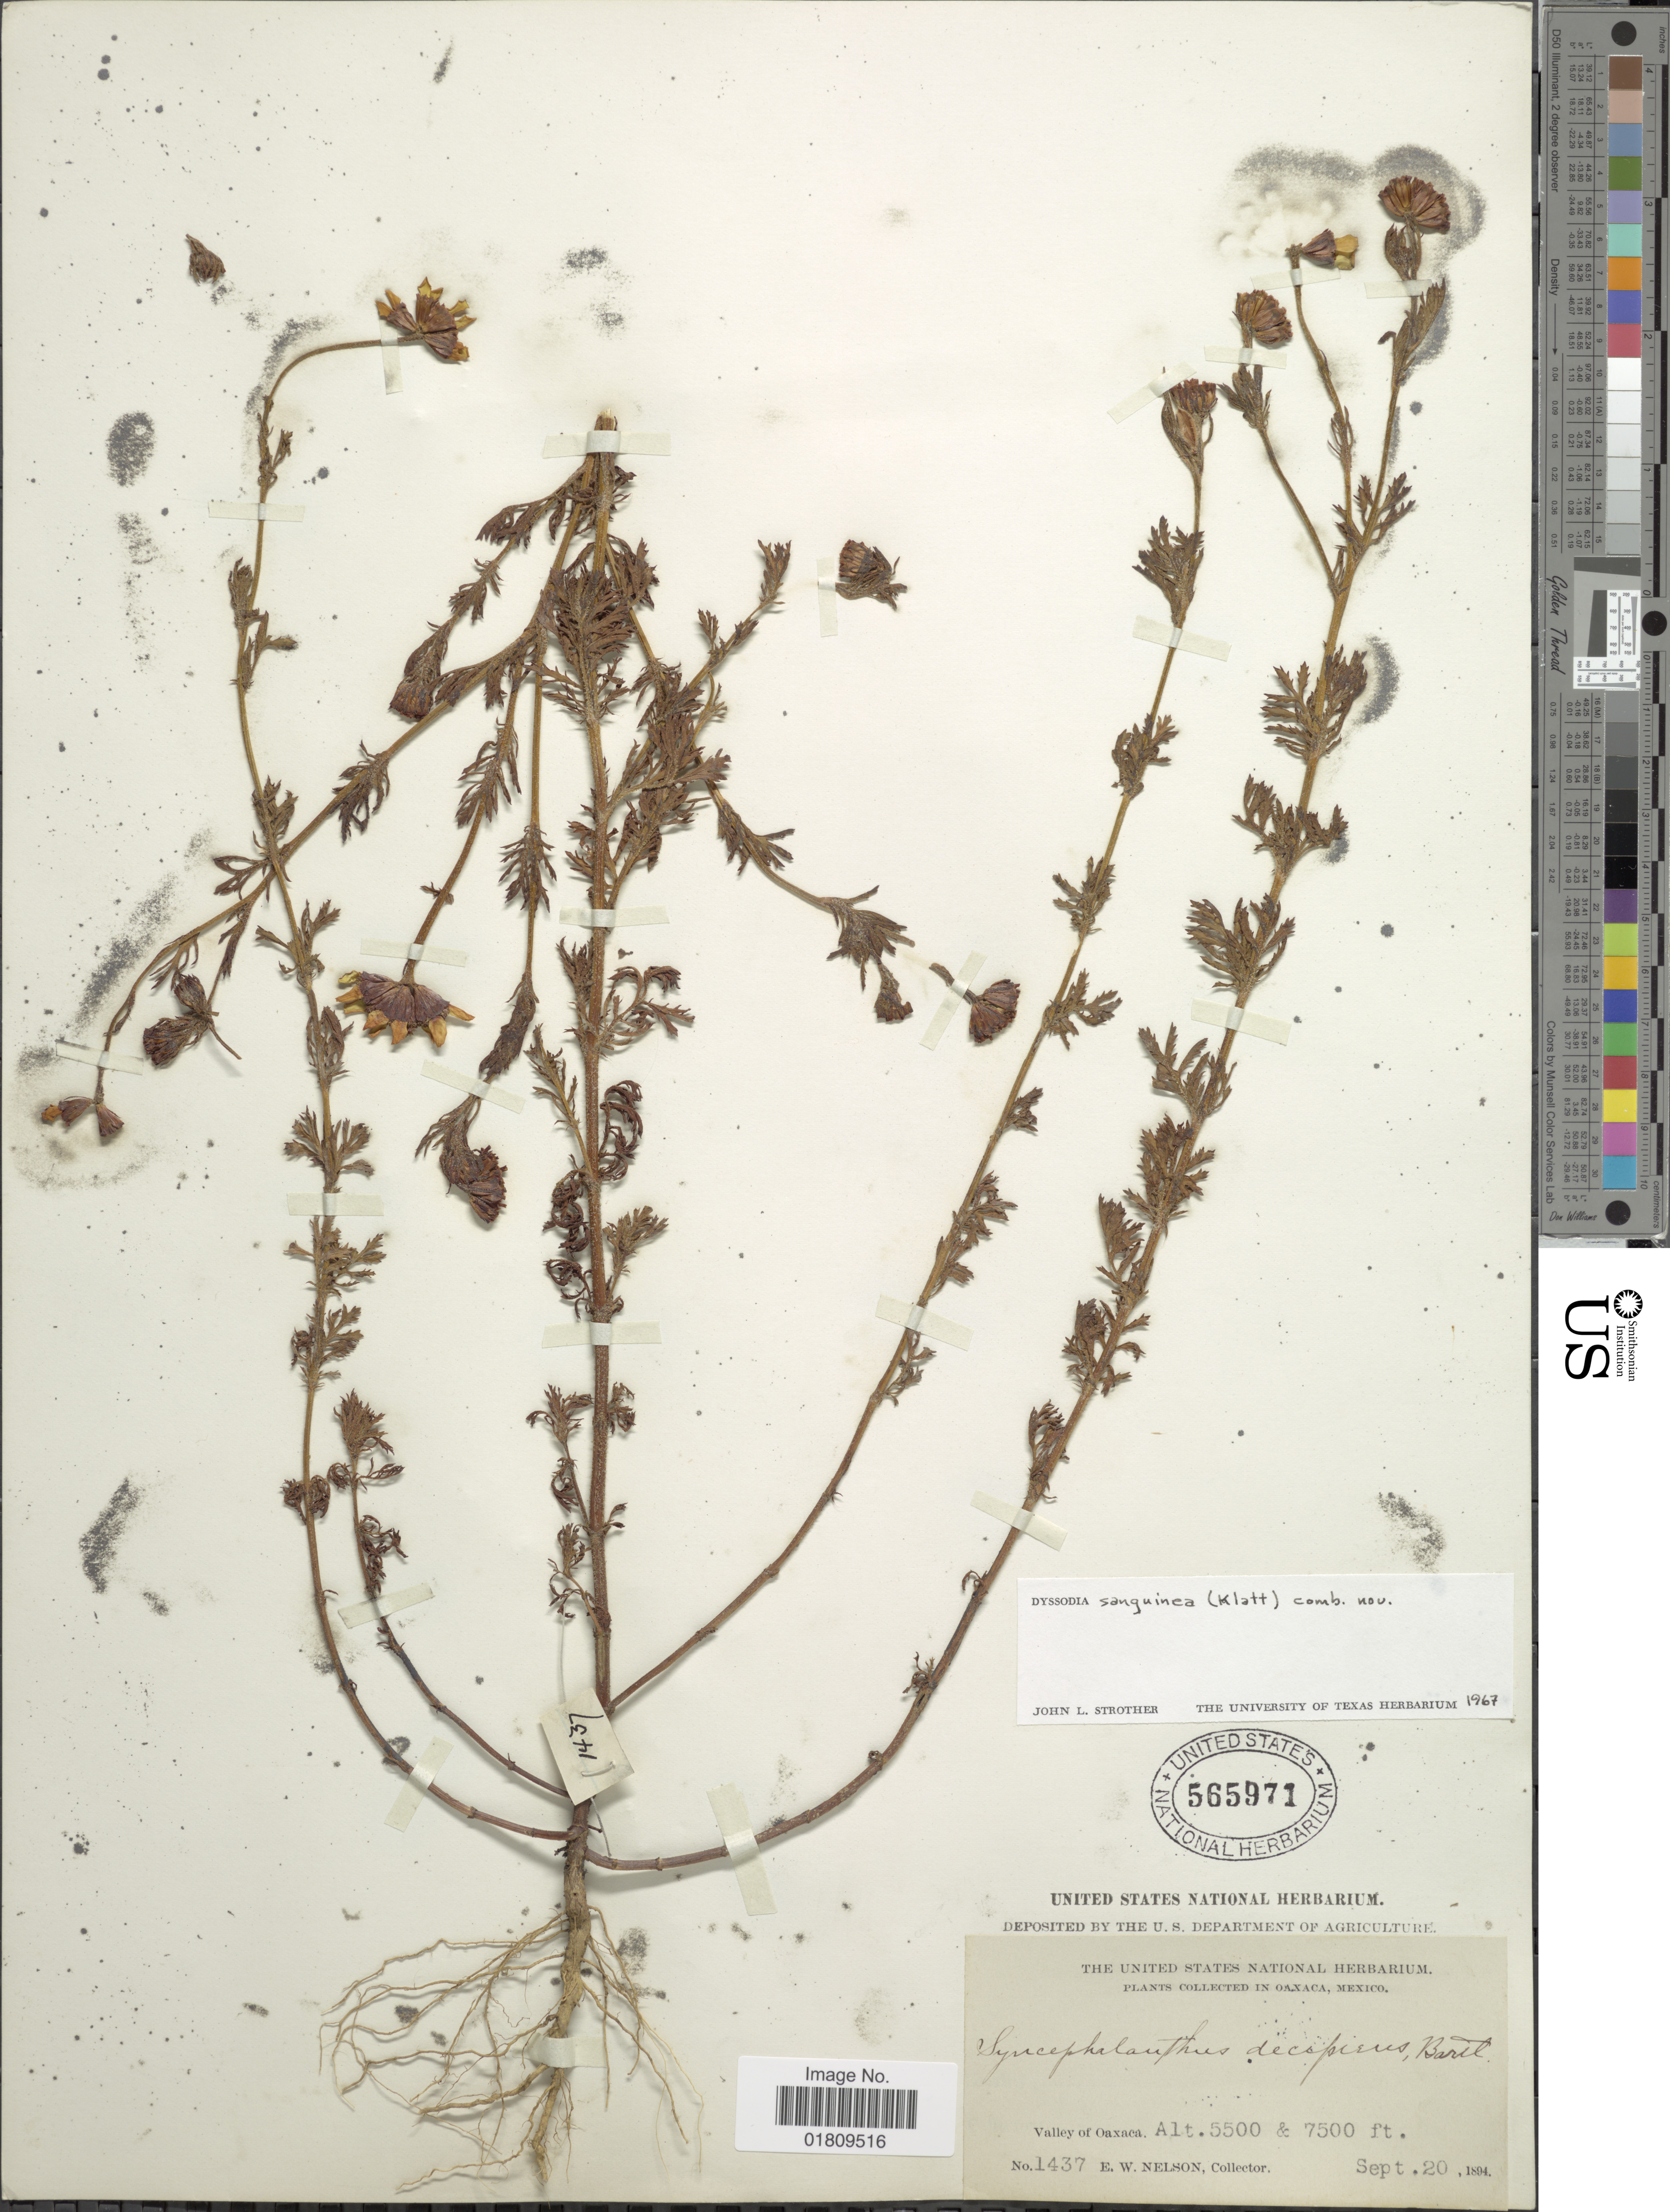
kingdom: Plantae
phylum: Tracheophyta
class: Magnoliopsida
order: Asterales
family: Asteraceae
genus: Dyssodia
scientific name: Dyssodia decipiens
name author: (Bartl.) M.C. Johnst. ex M.C. Johnst. & B.L. Turner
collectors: E. W. Nelson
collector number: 1437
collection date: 1894-09-20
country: Mexico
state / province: Oaxaca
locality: Valley of Oaxaca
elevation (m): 1676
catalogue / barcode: US 565971